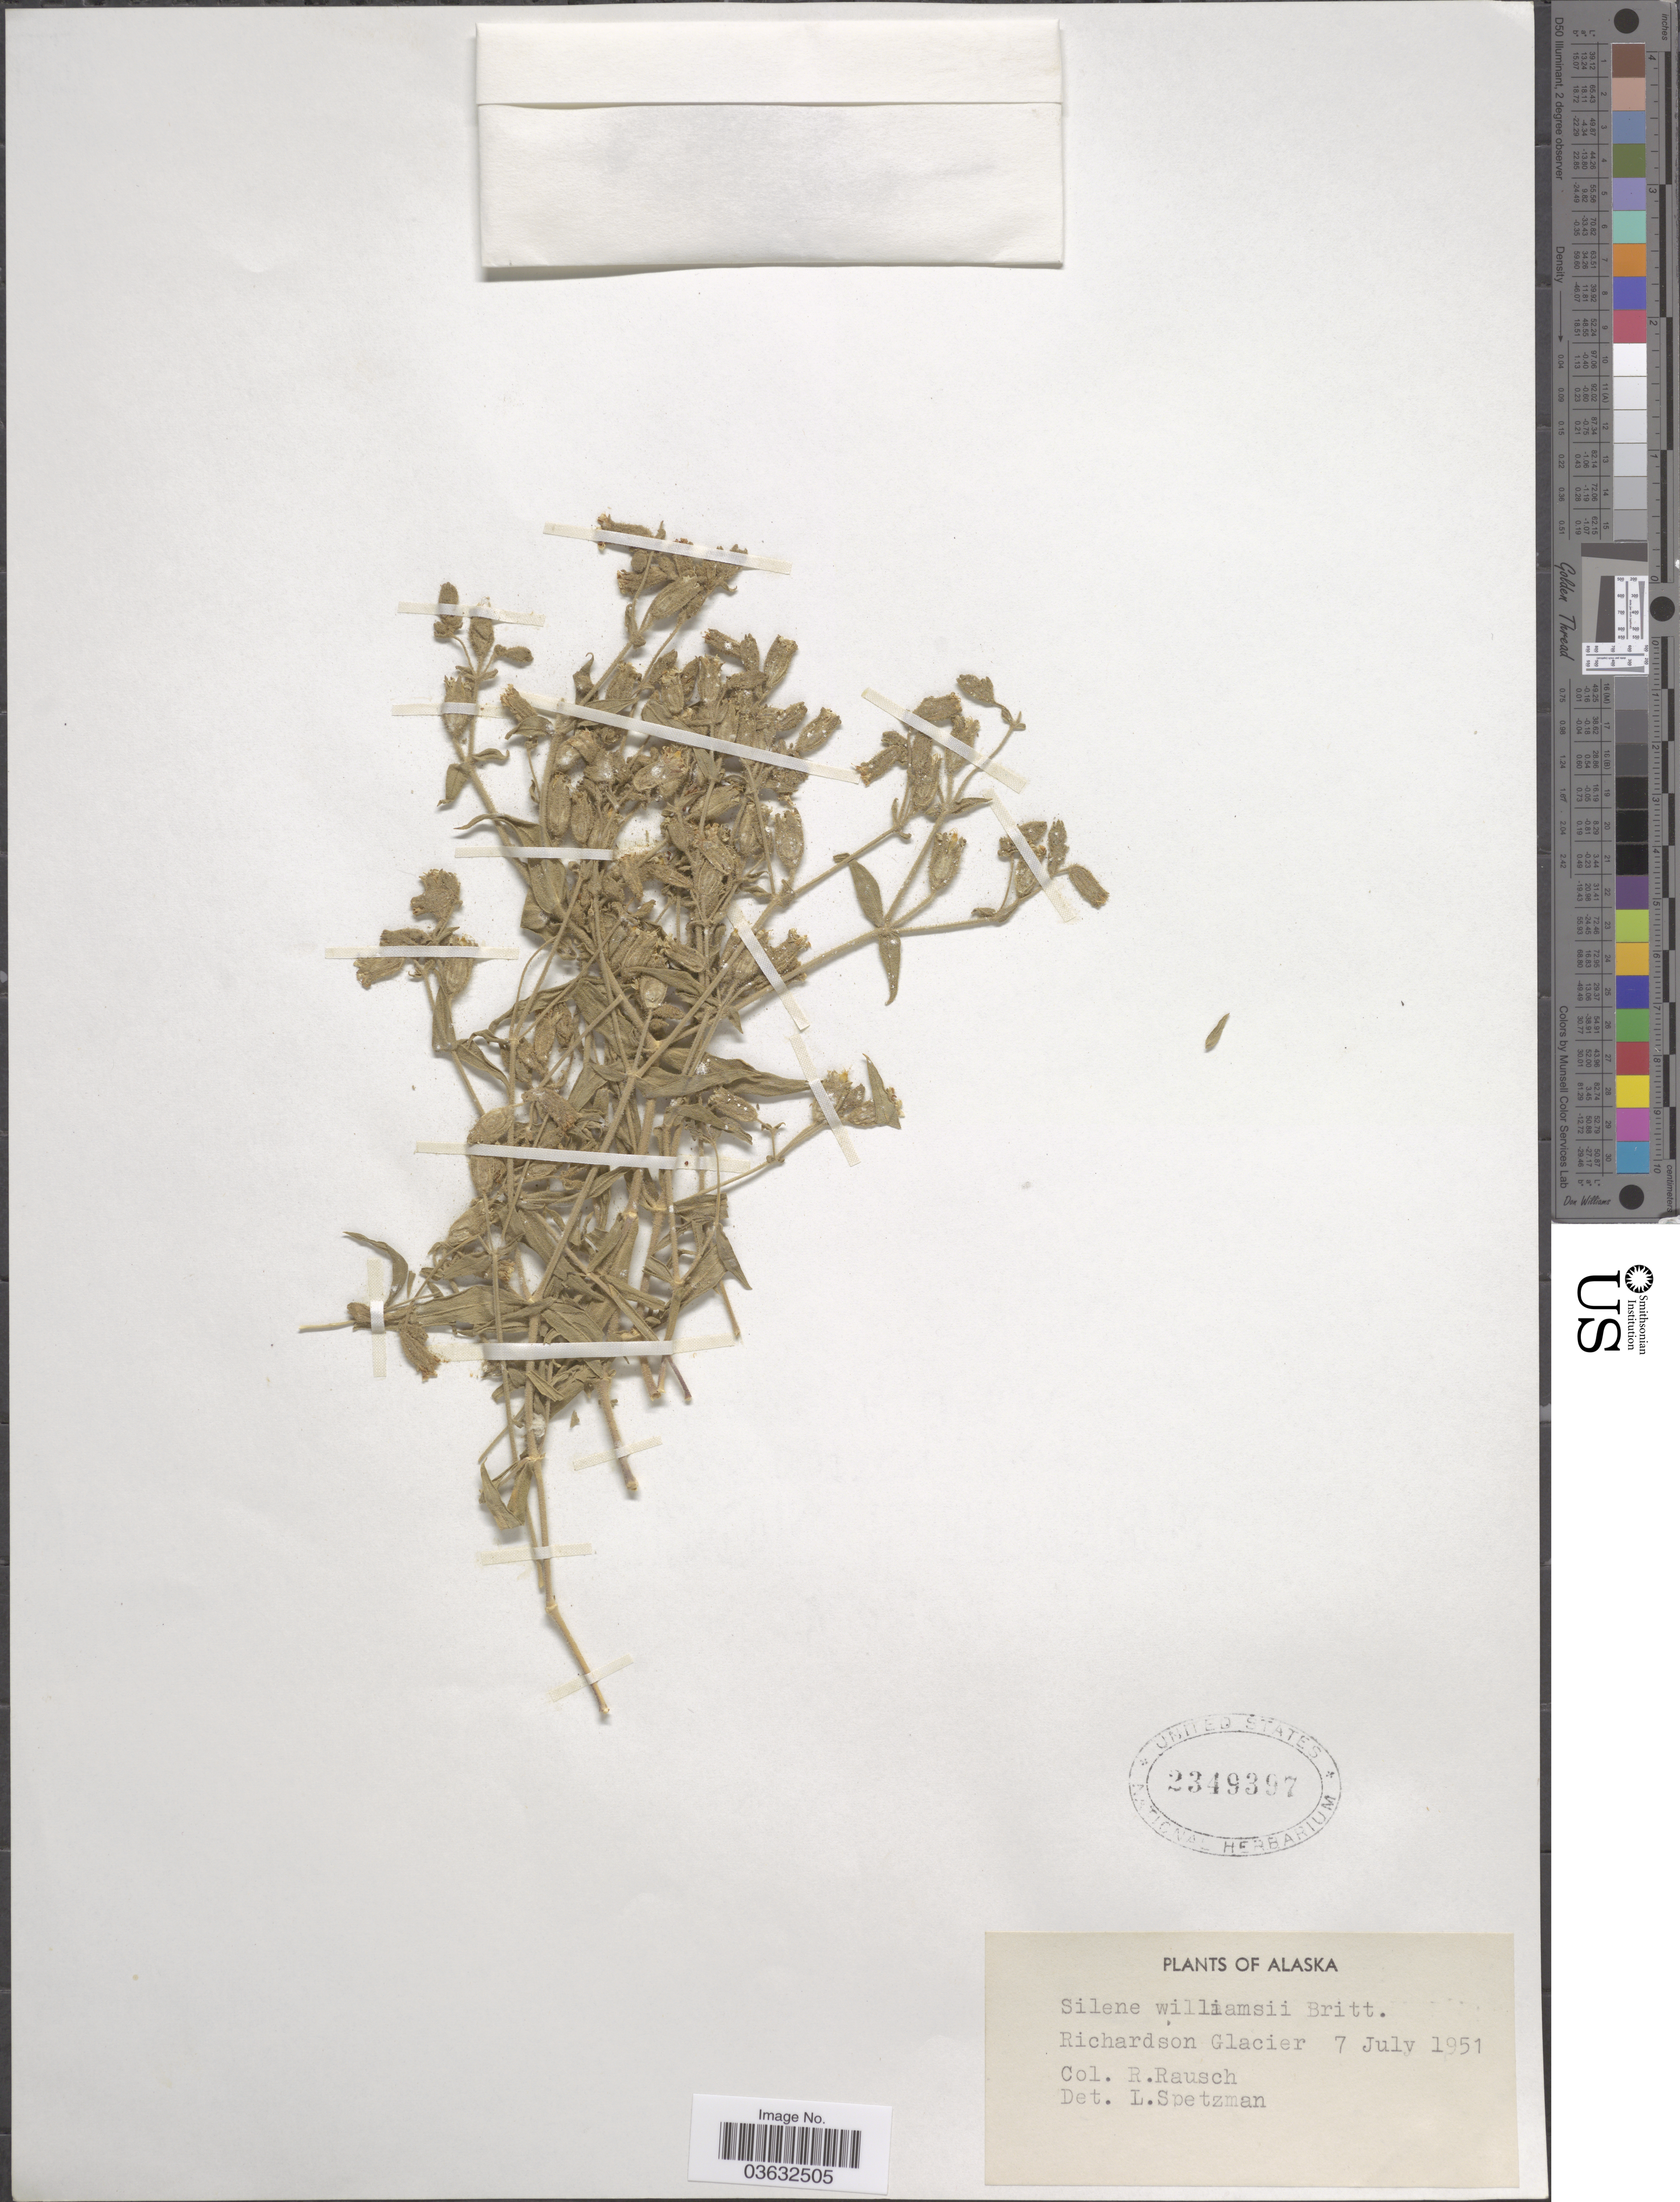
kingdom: Plantae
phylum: Tracheophyta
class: Magnoliopsida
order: Caryophyllales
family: Caryophyllaceae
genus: Silene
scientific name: Silene williamsii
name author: Britton in Britton & Rydb.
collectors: R. Rausch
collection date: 1951-07-07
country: United States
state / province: Alaska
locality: Richardson Glacier.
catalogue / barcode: US 2349397